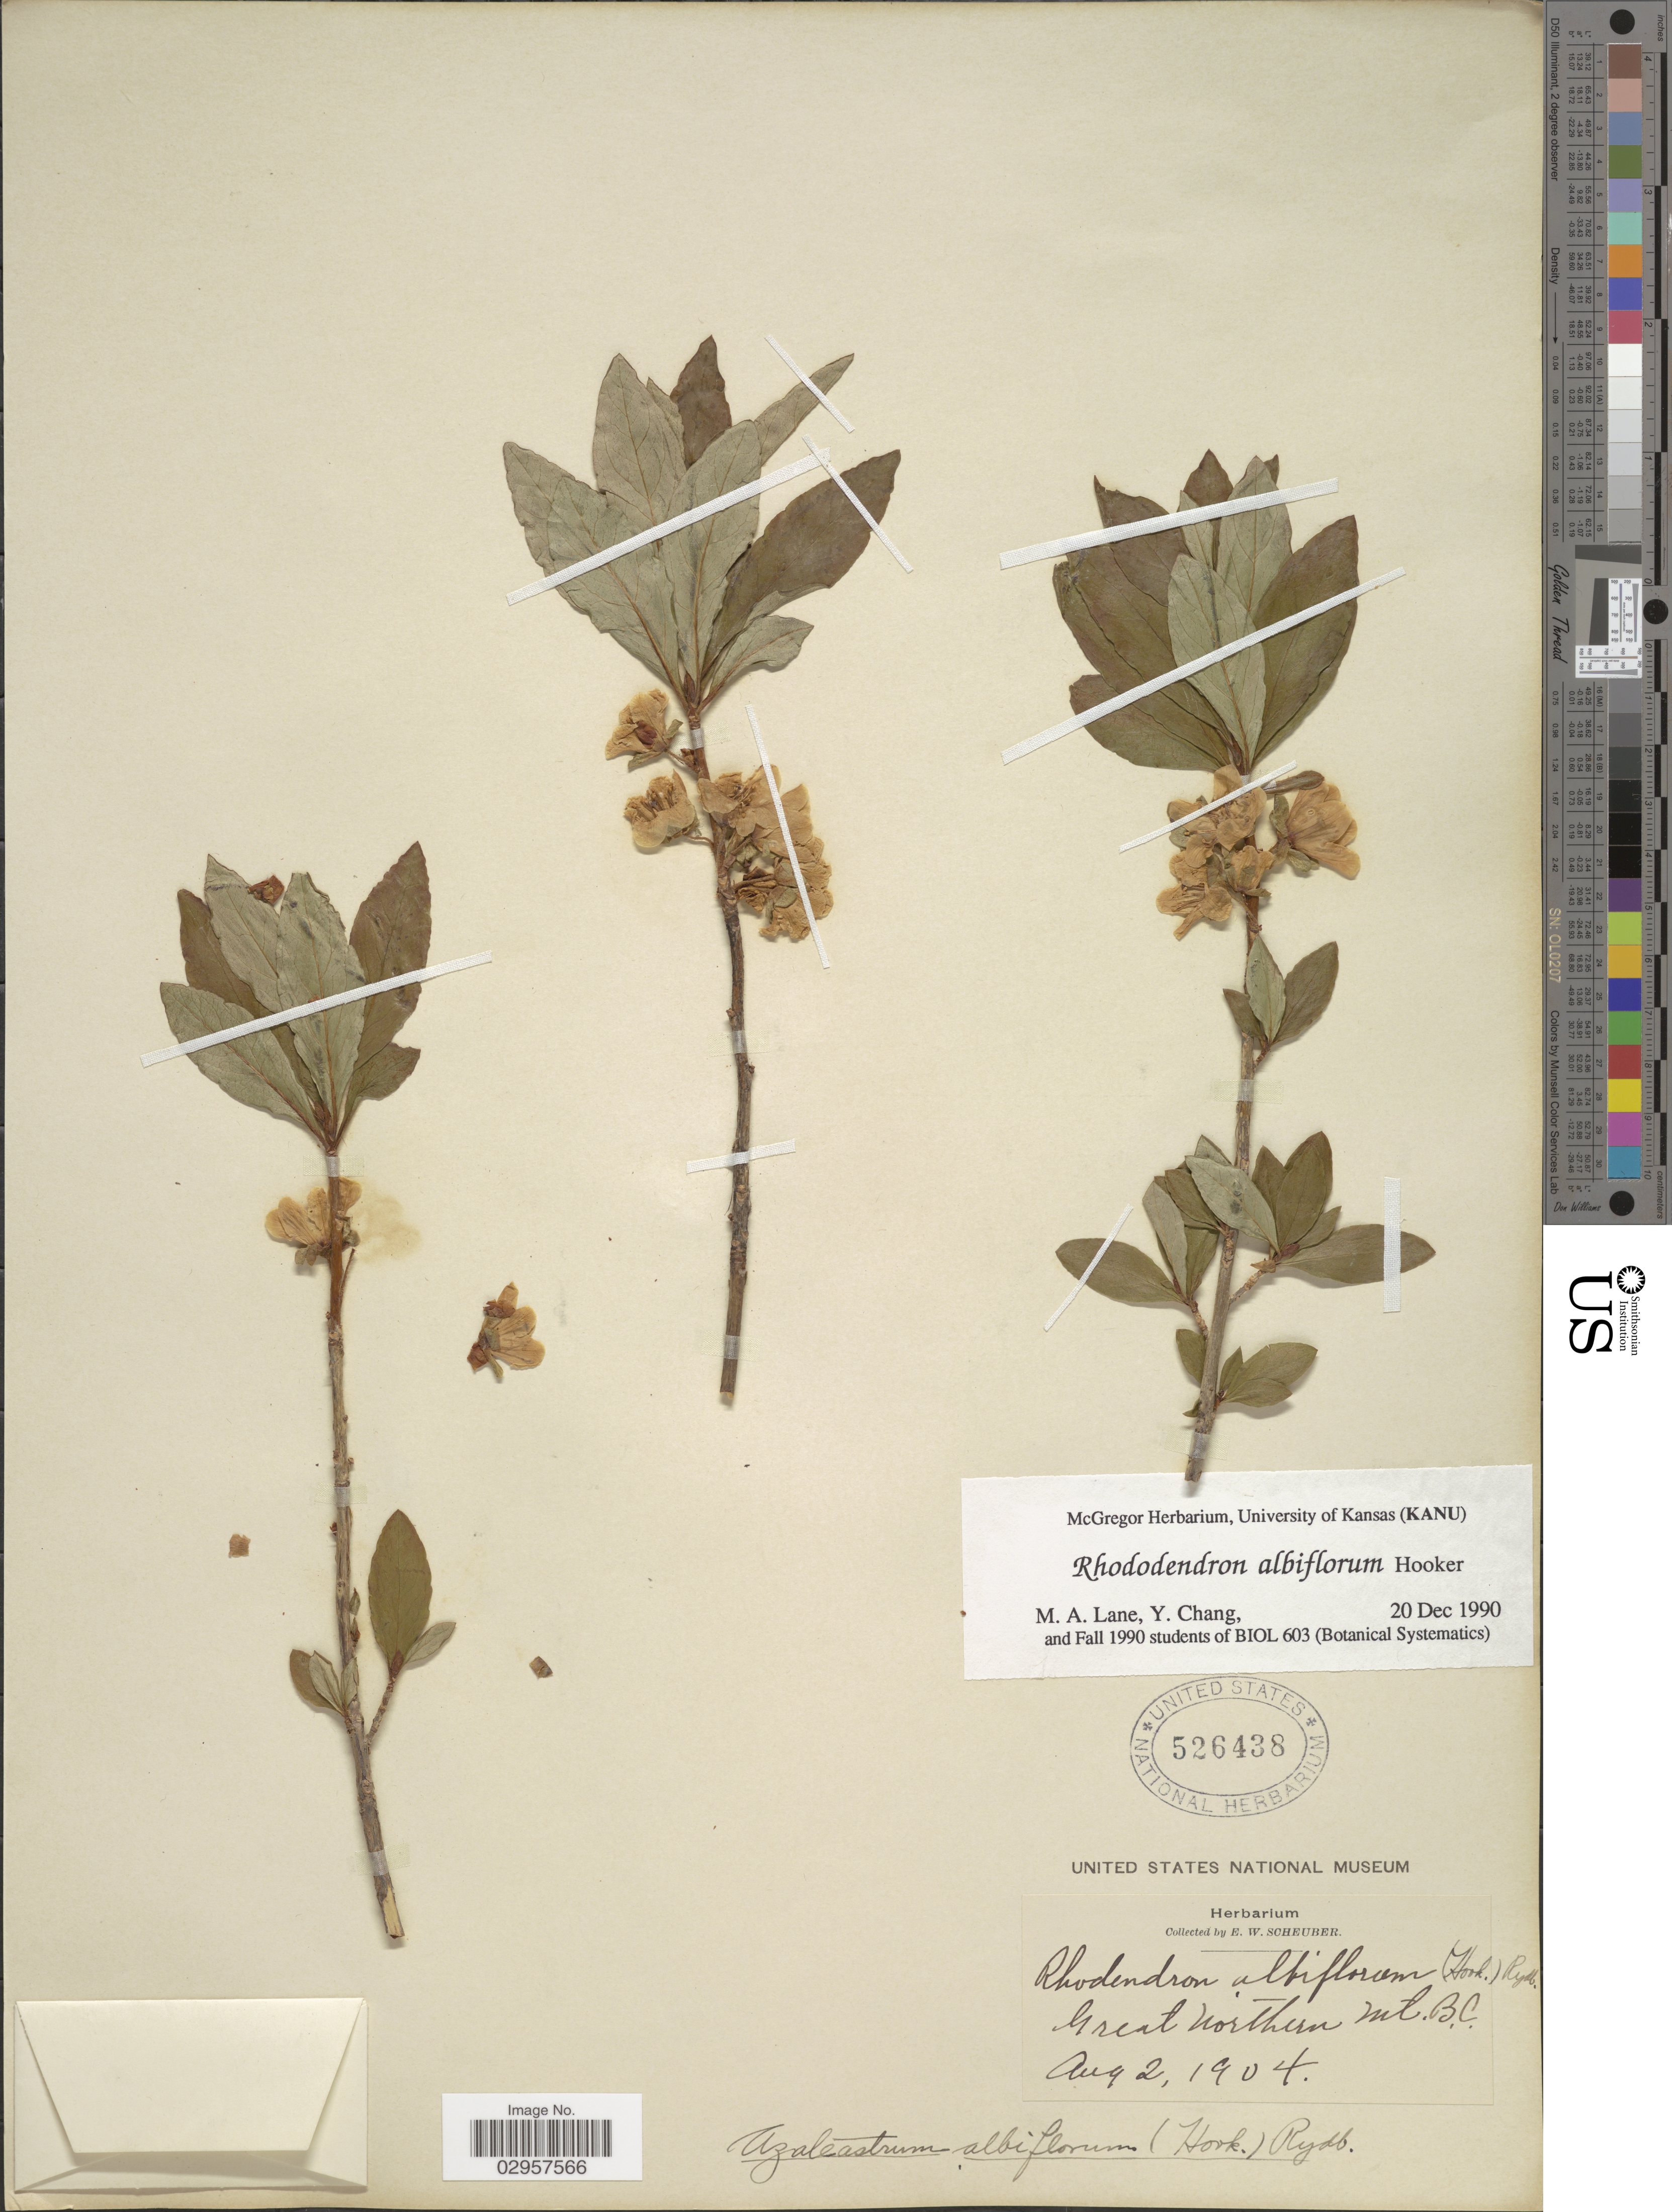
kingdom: Plantae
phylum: Tracheophyta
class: Magnoliopsida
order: Ericales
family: Ericaceae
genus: Rhododendron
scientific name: Rhododendron albiflorum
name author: Hook.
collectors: E. Scheuber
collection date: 1904-08-02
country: Canada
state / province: British Columbia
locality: Great Northern Mt.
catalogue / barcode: US 526438